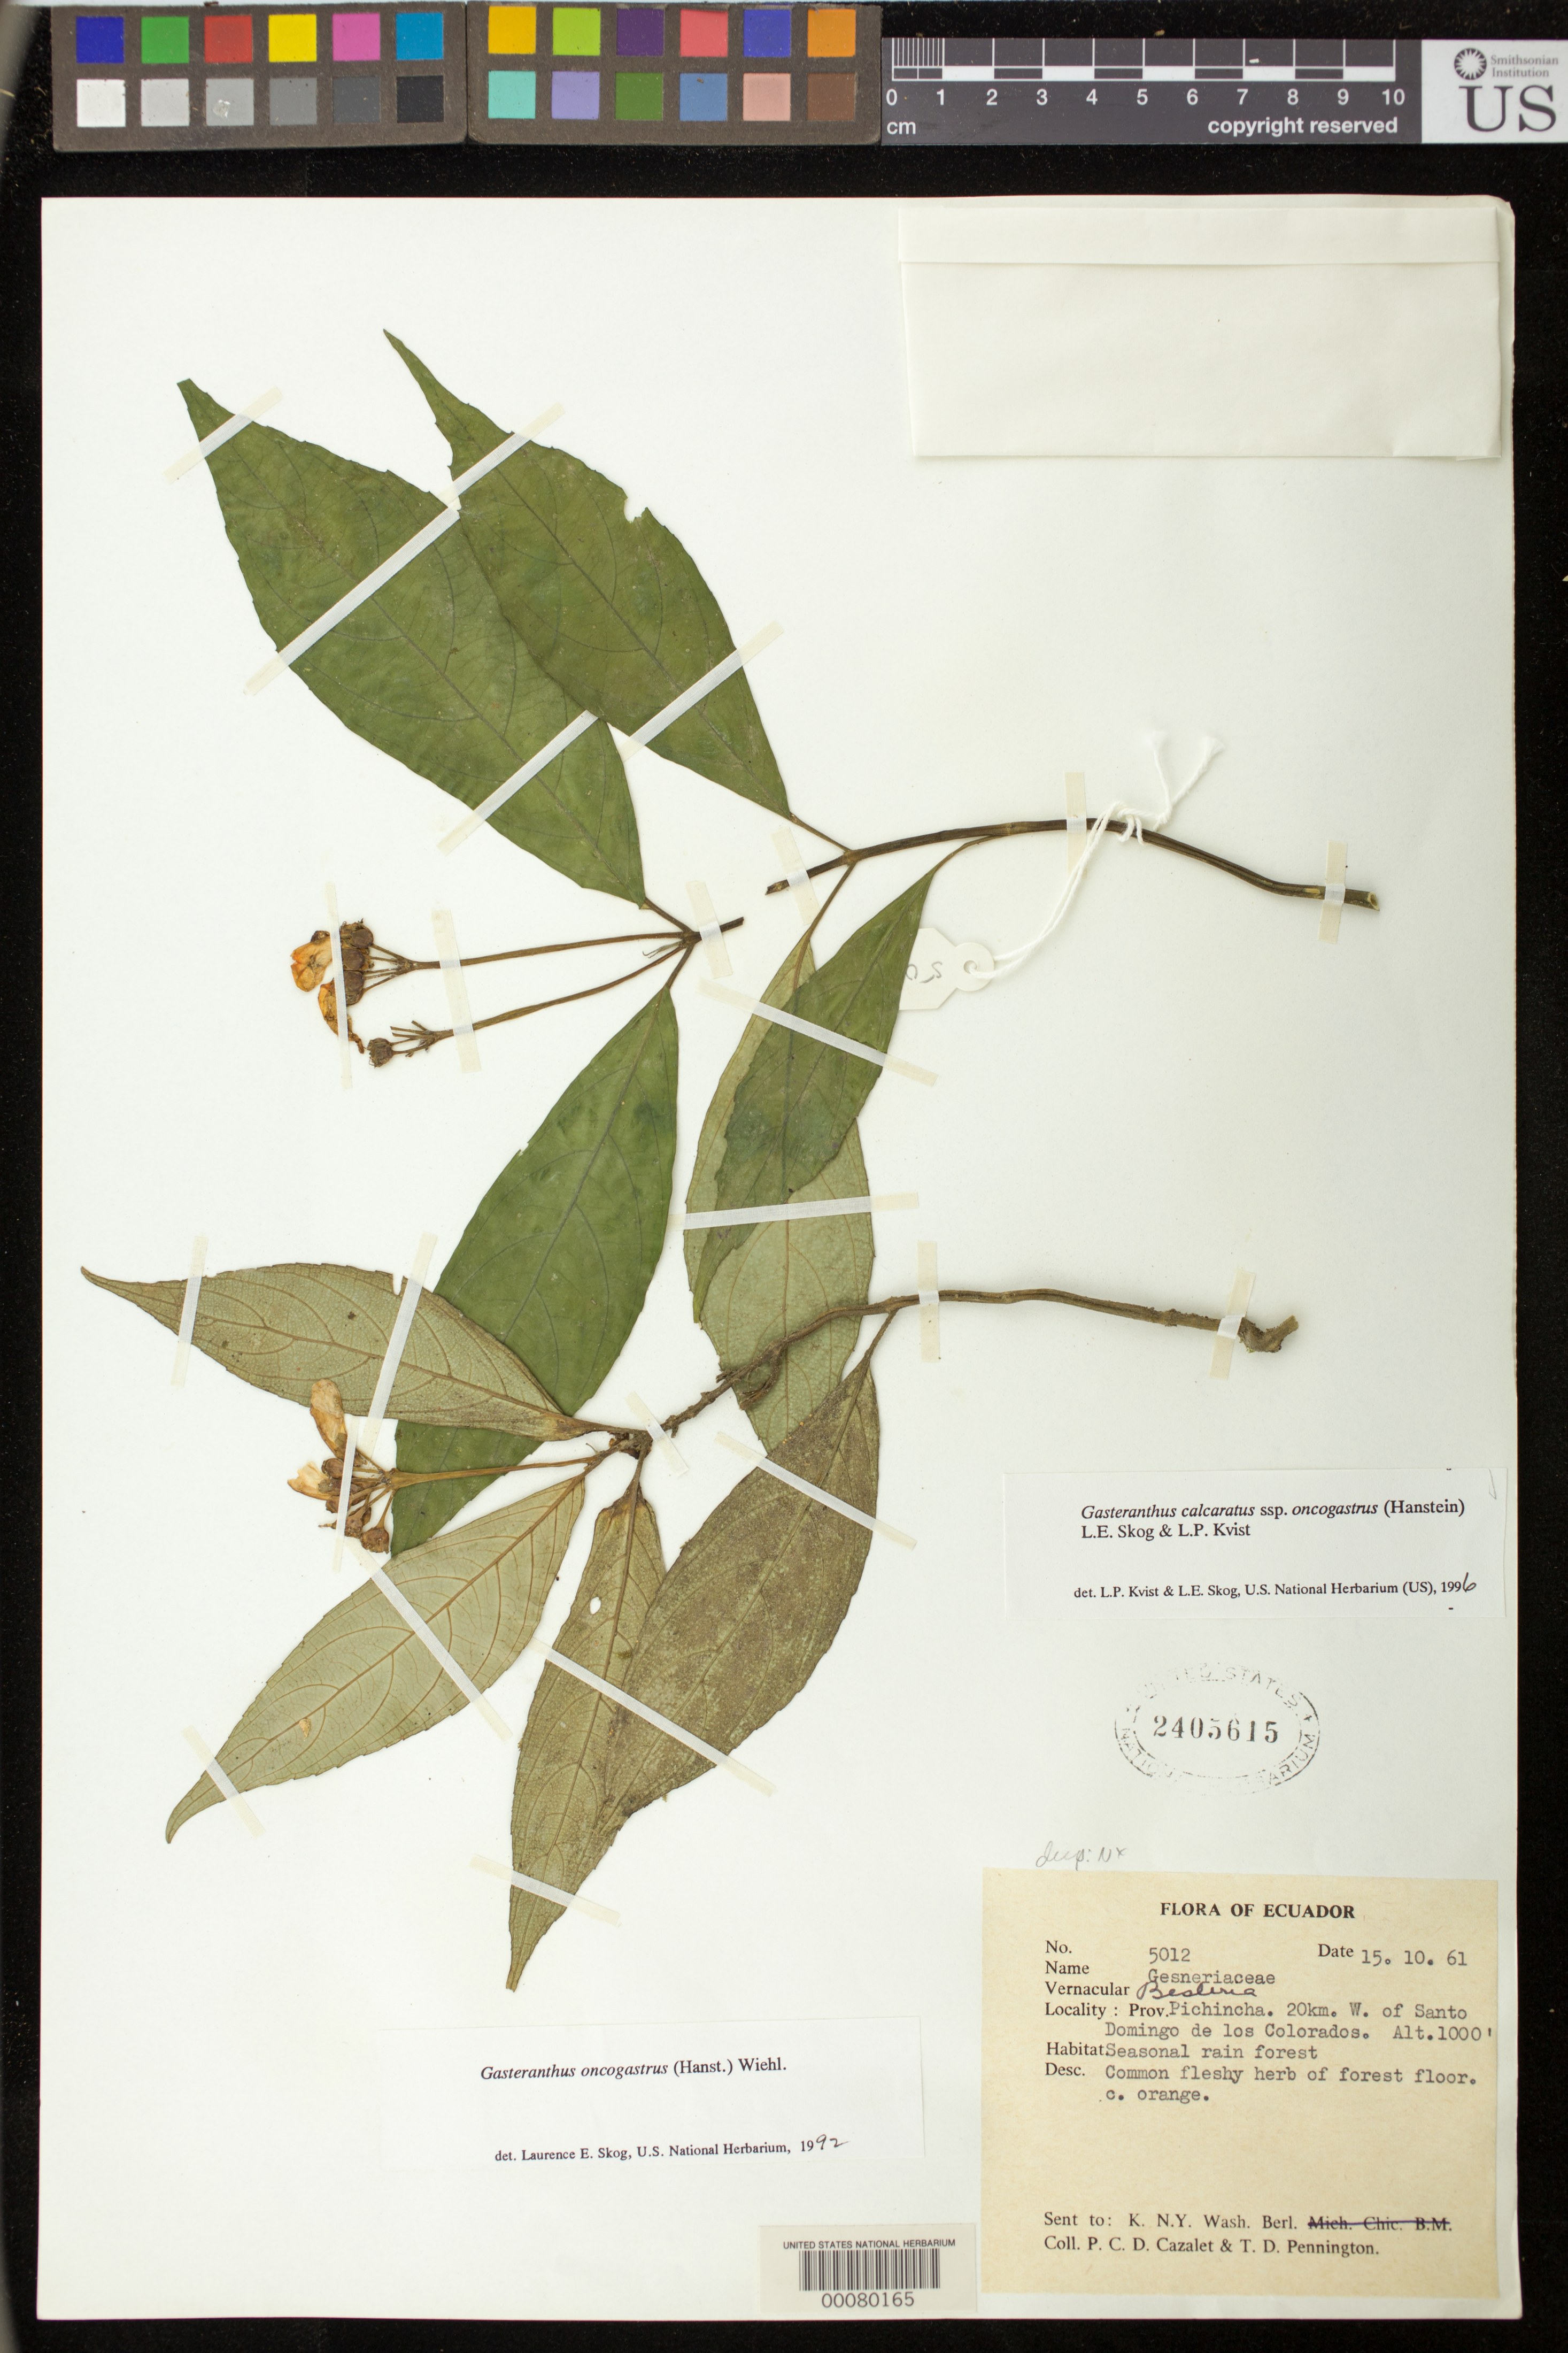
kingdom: Plantae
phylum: Tracheophyta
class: Magnoliopsida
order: Lamiales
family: Gesneriaceae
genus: Sinningia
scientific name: Sinningia incarnata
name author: (Aubl.) D.L. Denham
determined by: Skog, Laurence E.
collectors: P. C. D. Cazalet & T. D. Pennington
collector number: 5012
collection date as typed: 15 Oct 1961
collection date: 1961-10-15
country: Ecuador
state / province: Pichincha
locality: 20 km W of Santo Domingo de los Colorados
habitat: Seasonal rain forest; on forest floor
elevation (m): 305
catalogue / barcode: US 2405615